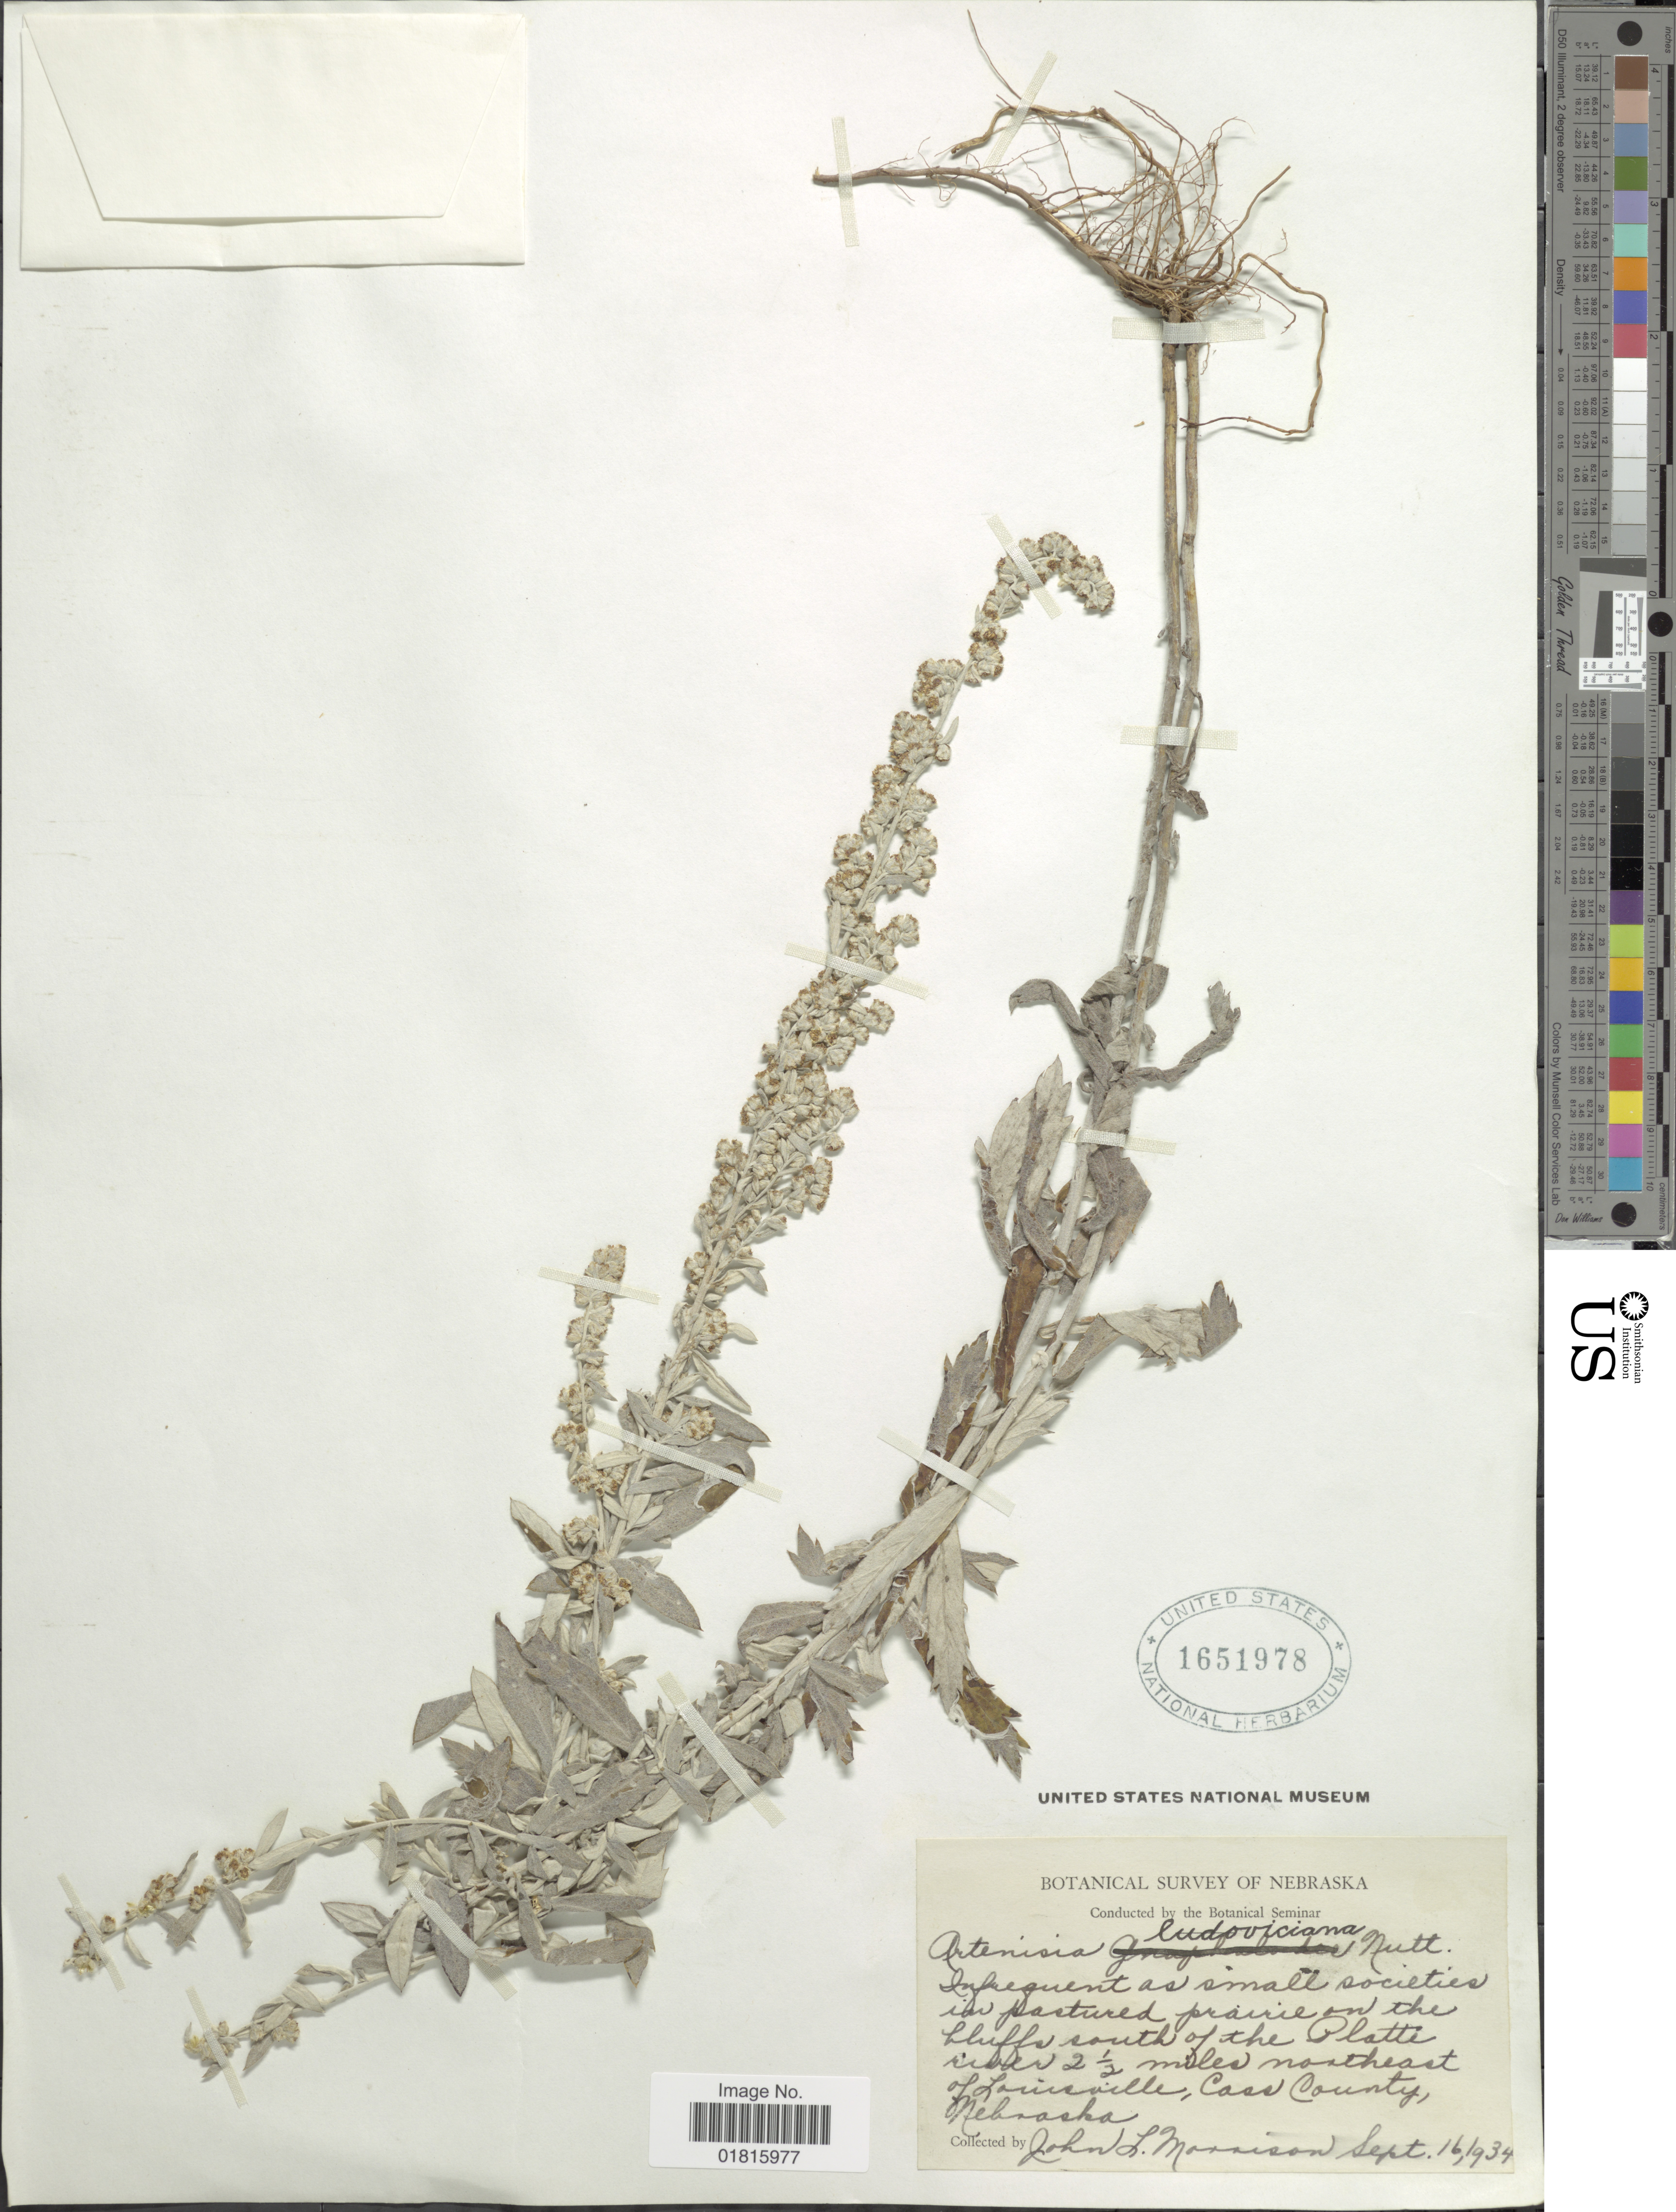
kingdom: Plantae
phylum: Tracheophyta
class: Magnoliopsida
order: Asterales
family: Asteraceae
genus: Artemisia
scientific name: Artemisia ludoviciana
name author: Nutt.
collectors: J. L. Morrison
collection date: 1934-09-16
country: United States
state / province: Nebraska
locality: Infrequent as small societies in pastured prairie on the bluffs south of the Platte river 2½ miles northeast of Louisville, Cass County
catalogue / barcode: US 1651978